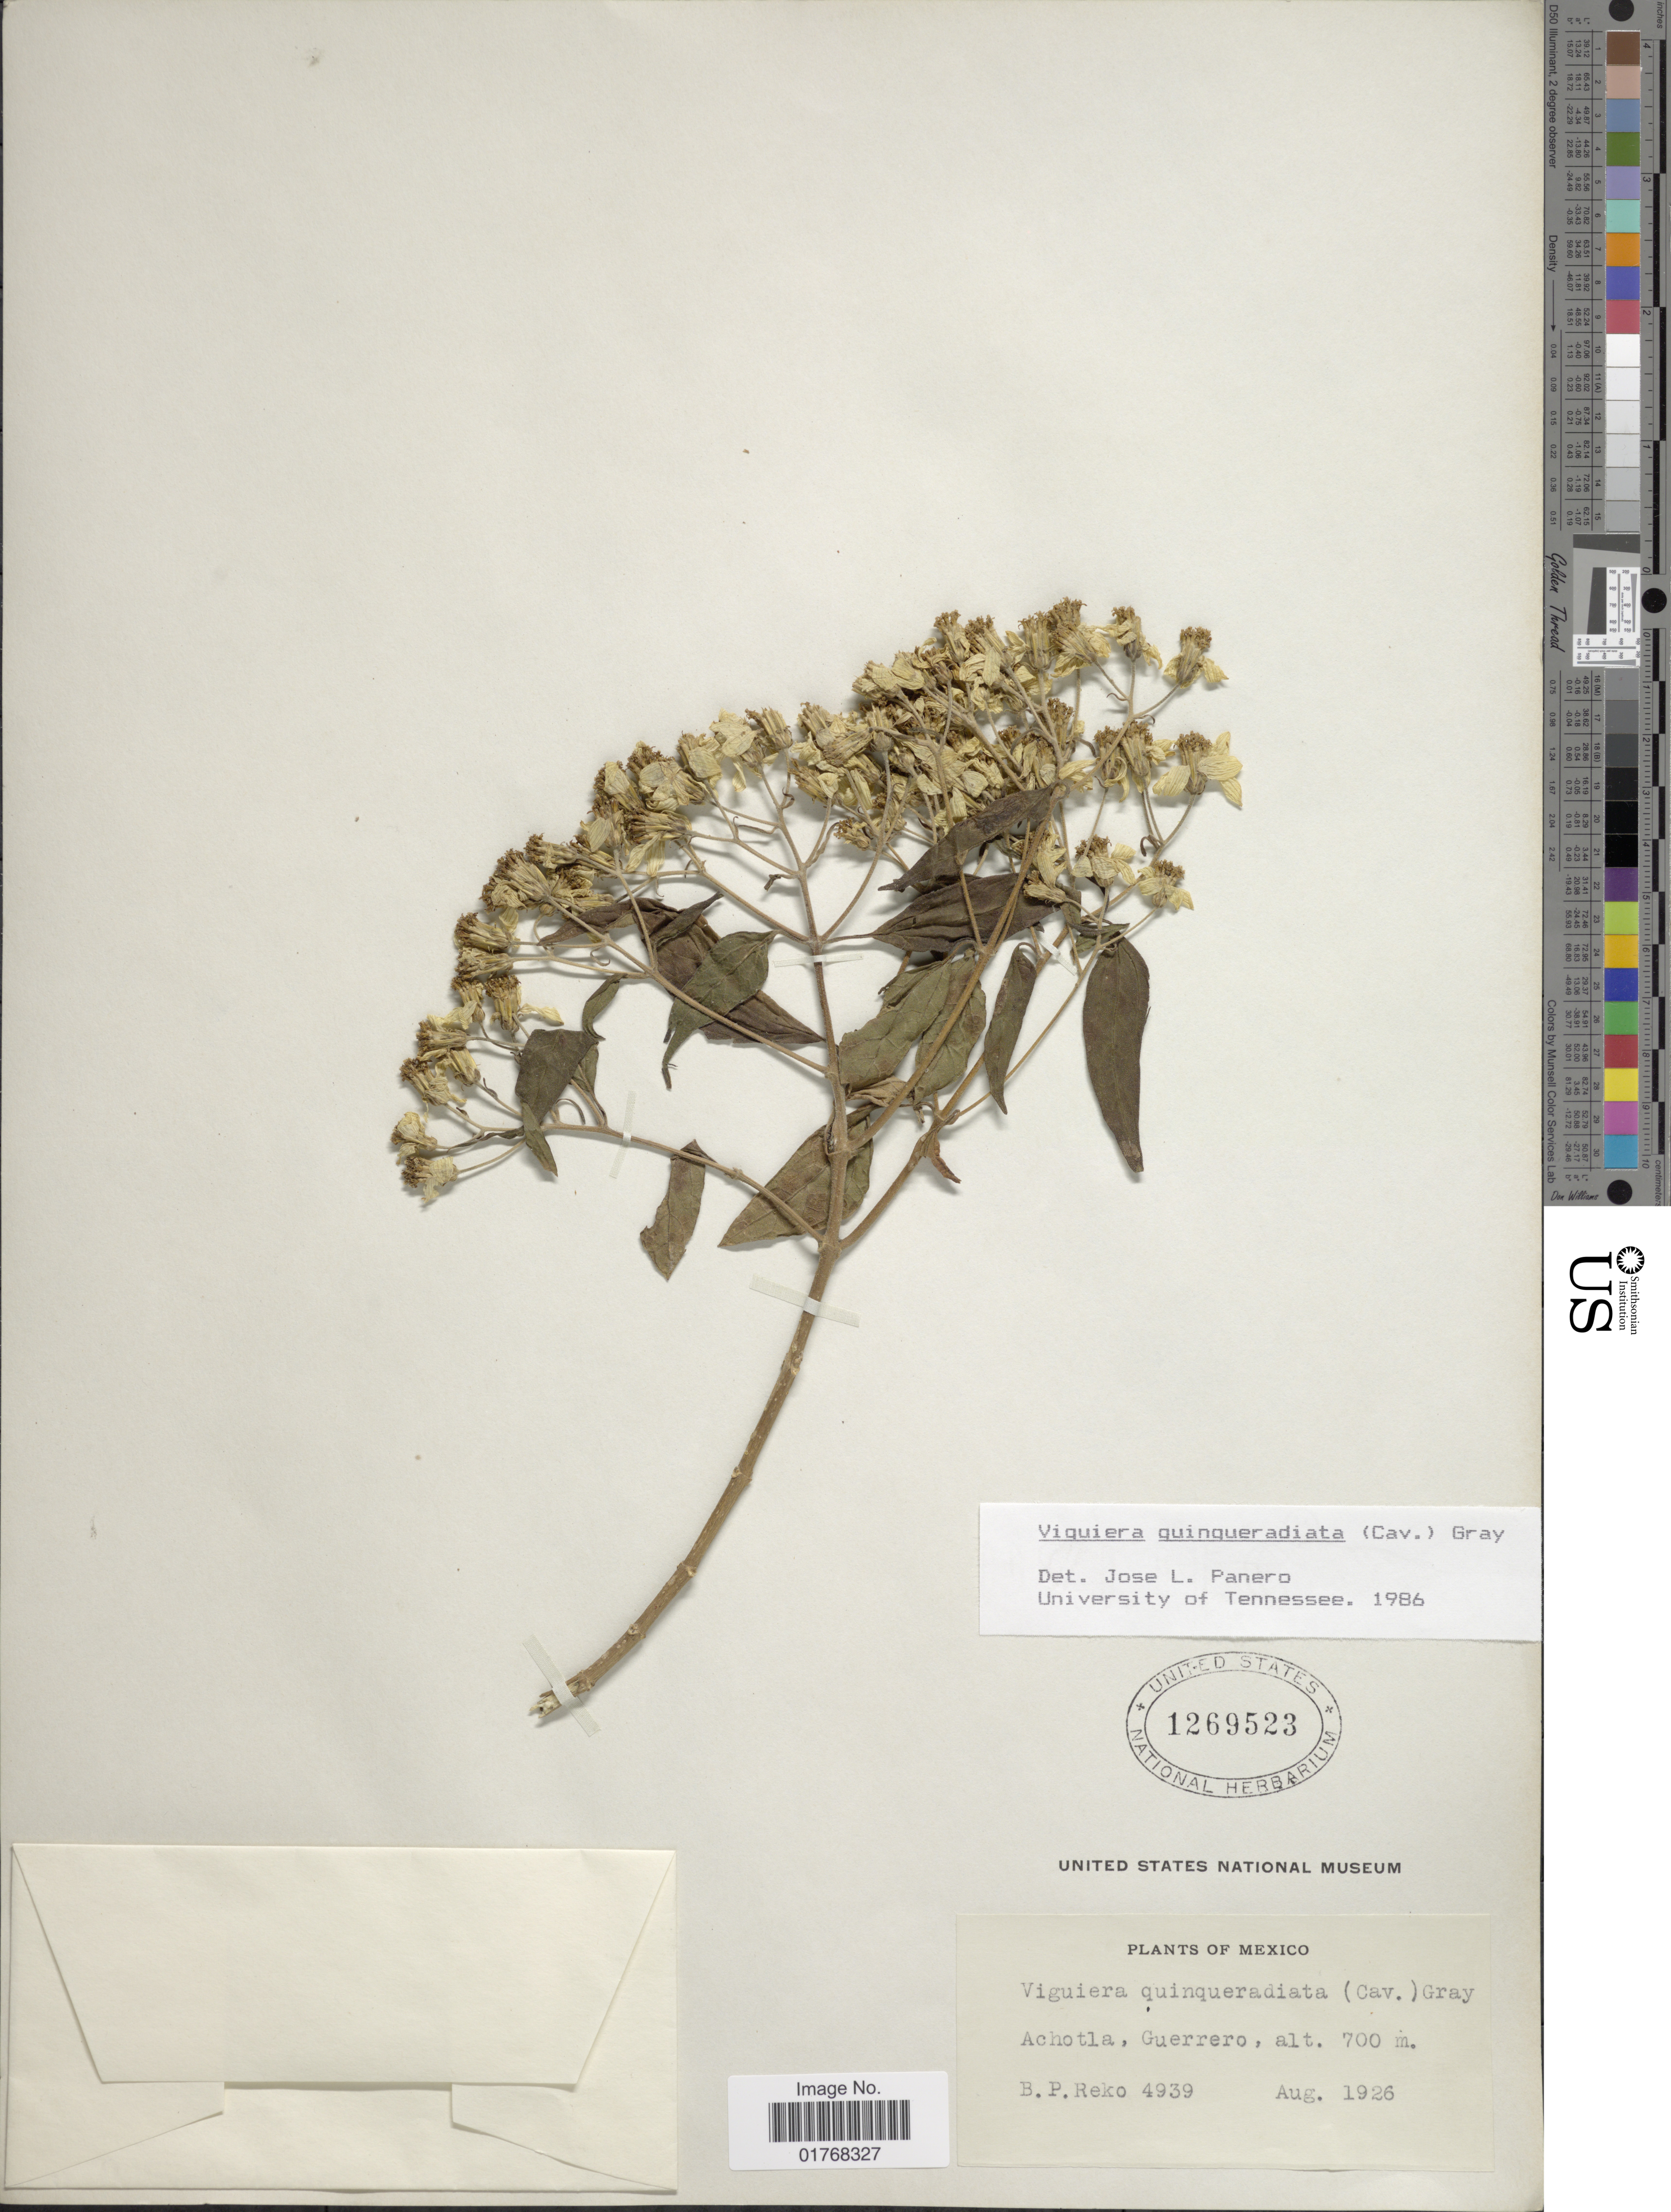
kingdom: Plantae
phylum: Tracheophyta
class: Magnoliopsida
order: Asterales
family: Asteraceae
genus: Viguiera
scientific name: Viguiera quinqueradiata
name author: (Cav.) A. Gray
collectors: B. P. Reko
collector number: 4939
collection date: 1926-08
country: Mexico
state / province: Guerrero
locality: Achotla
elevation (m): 700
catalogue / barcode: US 1269523